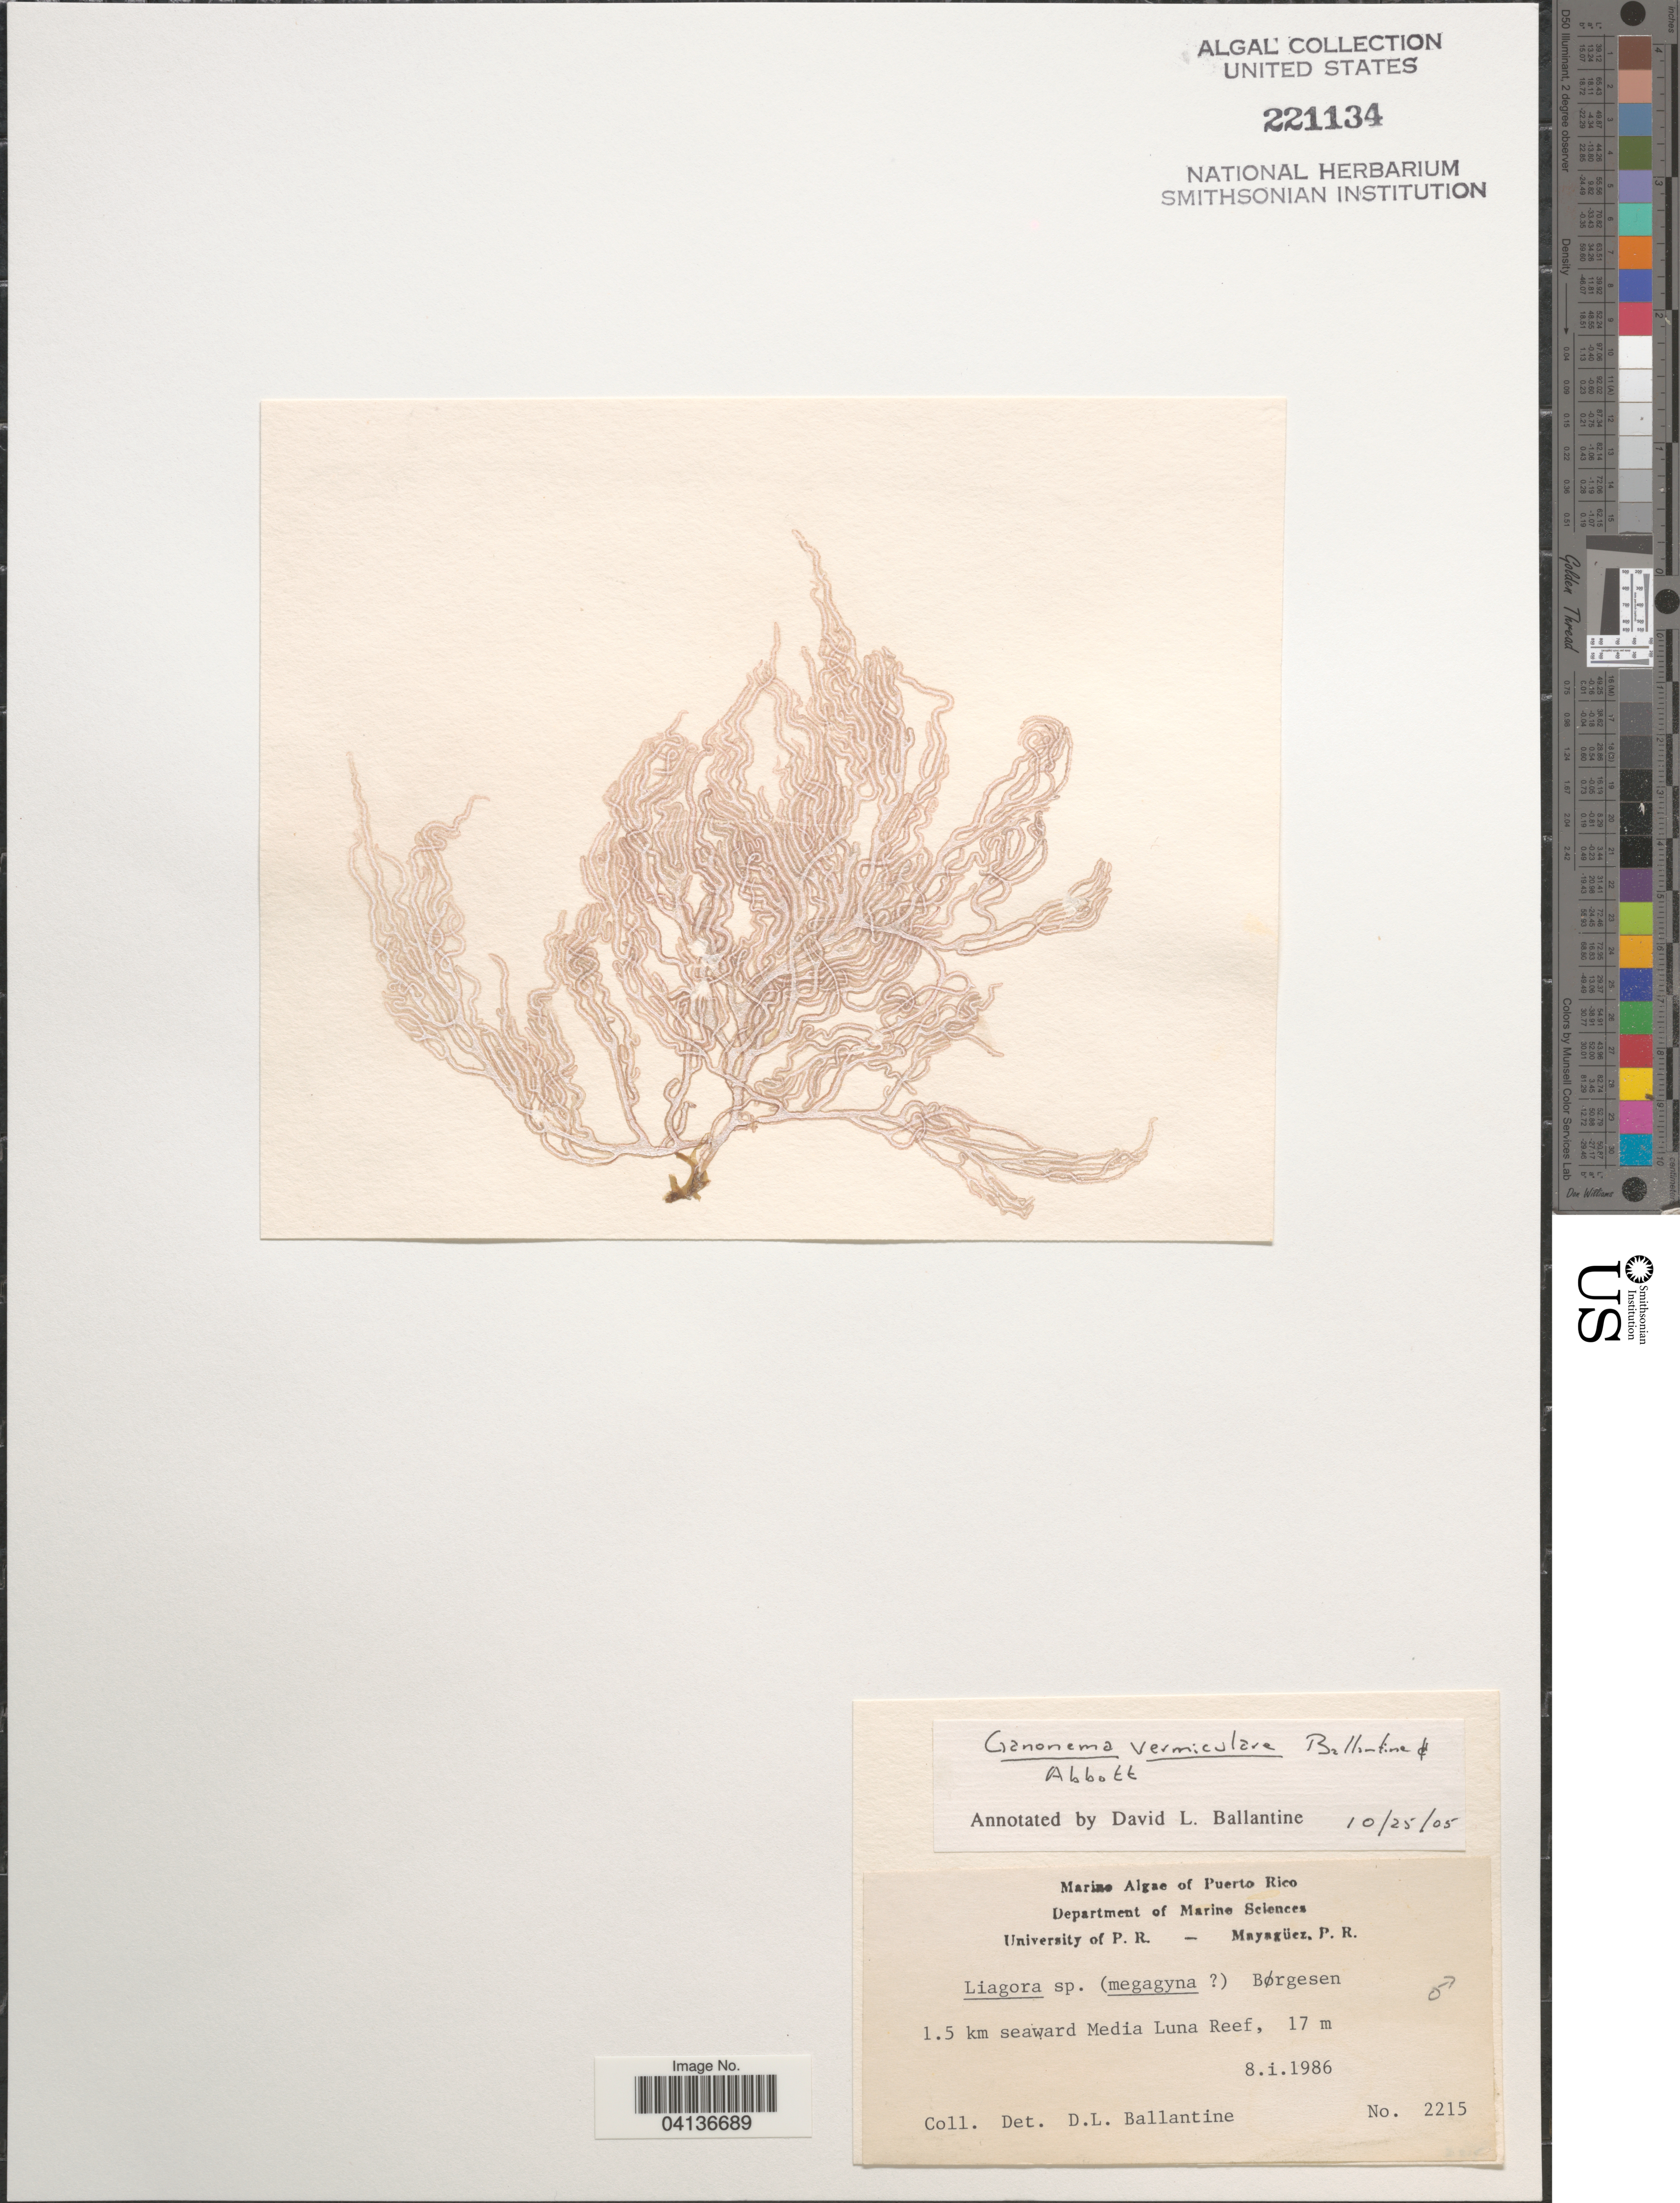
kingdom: Plantae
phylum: Rhodophyta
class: Florideophyceae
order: Nemaliales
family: Liagoraceae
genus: Ganonema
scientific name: Ganonema vermiculare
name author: D.L. Ballant. & I.A. Abbott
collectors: D.L. Ballantine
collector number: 2215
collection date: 1986-01-08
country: Puerto Rico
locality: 1.5 km seaward Media Luna Reef.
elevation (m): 17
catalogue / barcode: US 221134